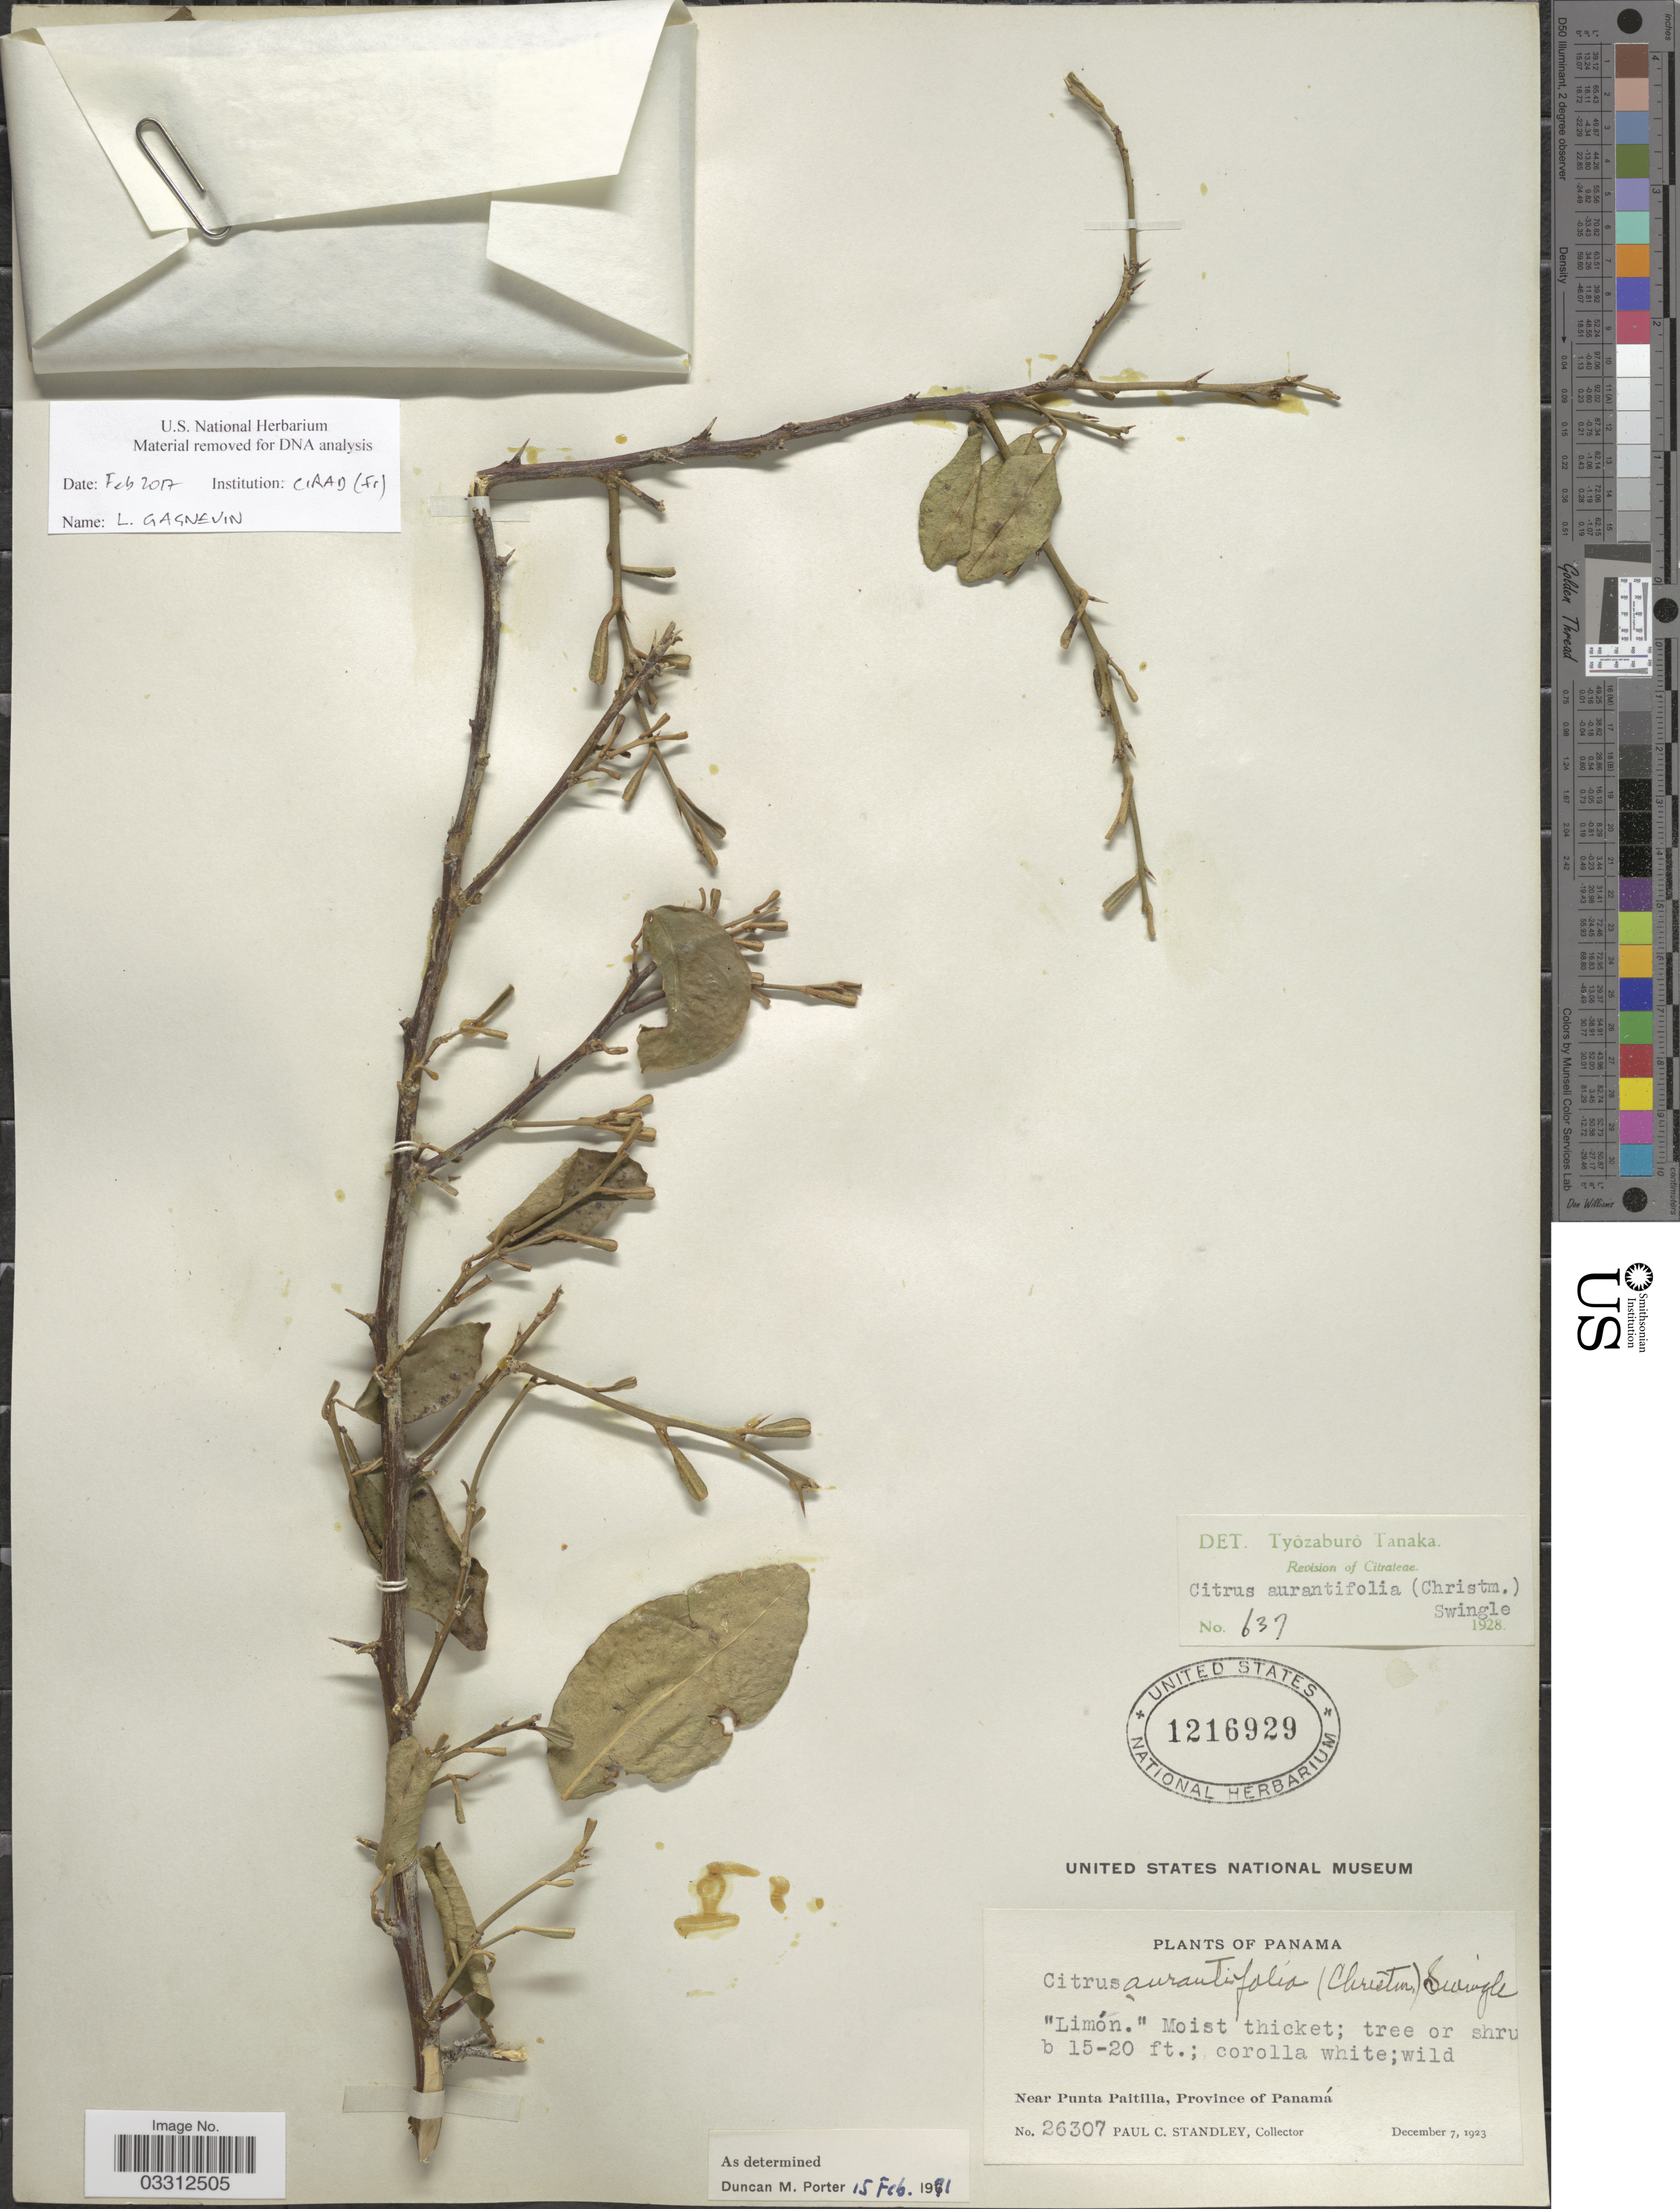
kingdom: Plantae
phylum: Tracheophyta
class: Magnoliopsida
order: Sapindales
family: Rutaceae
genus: Citrus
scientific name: Citrus x aurantifolia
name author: (Christm.) Swingle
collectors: P. C. Standley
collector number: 26307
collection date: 1923-12-07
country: Panama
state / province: Panamá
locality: Near Punta Paitilla.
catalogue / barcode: US 1216929